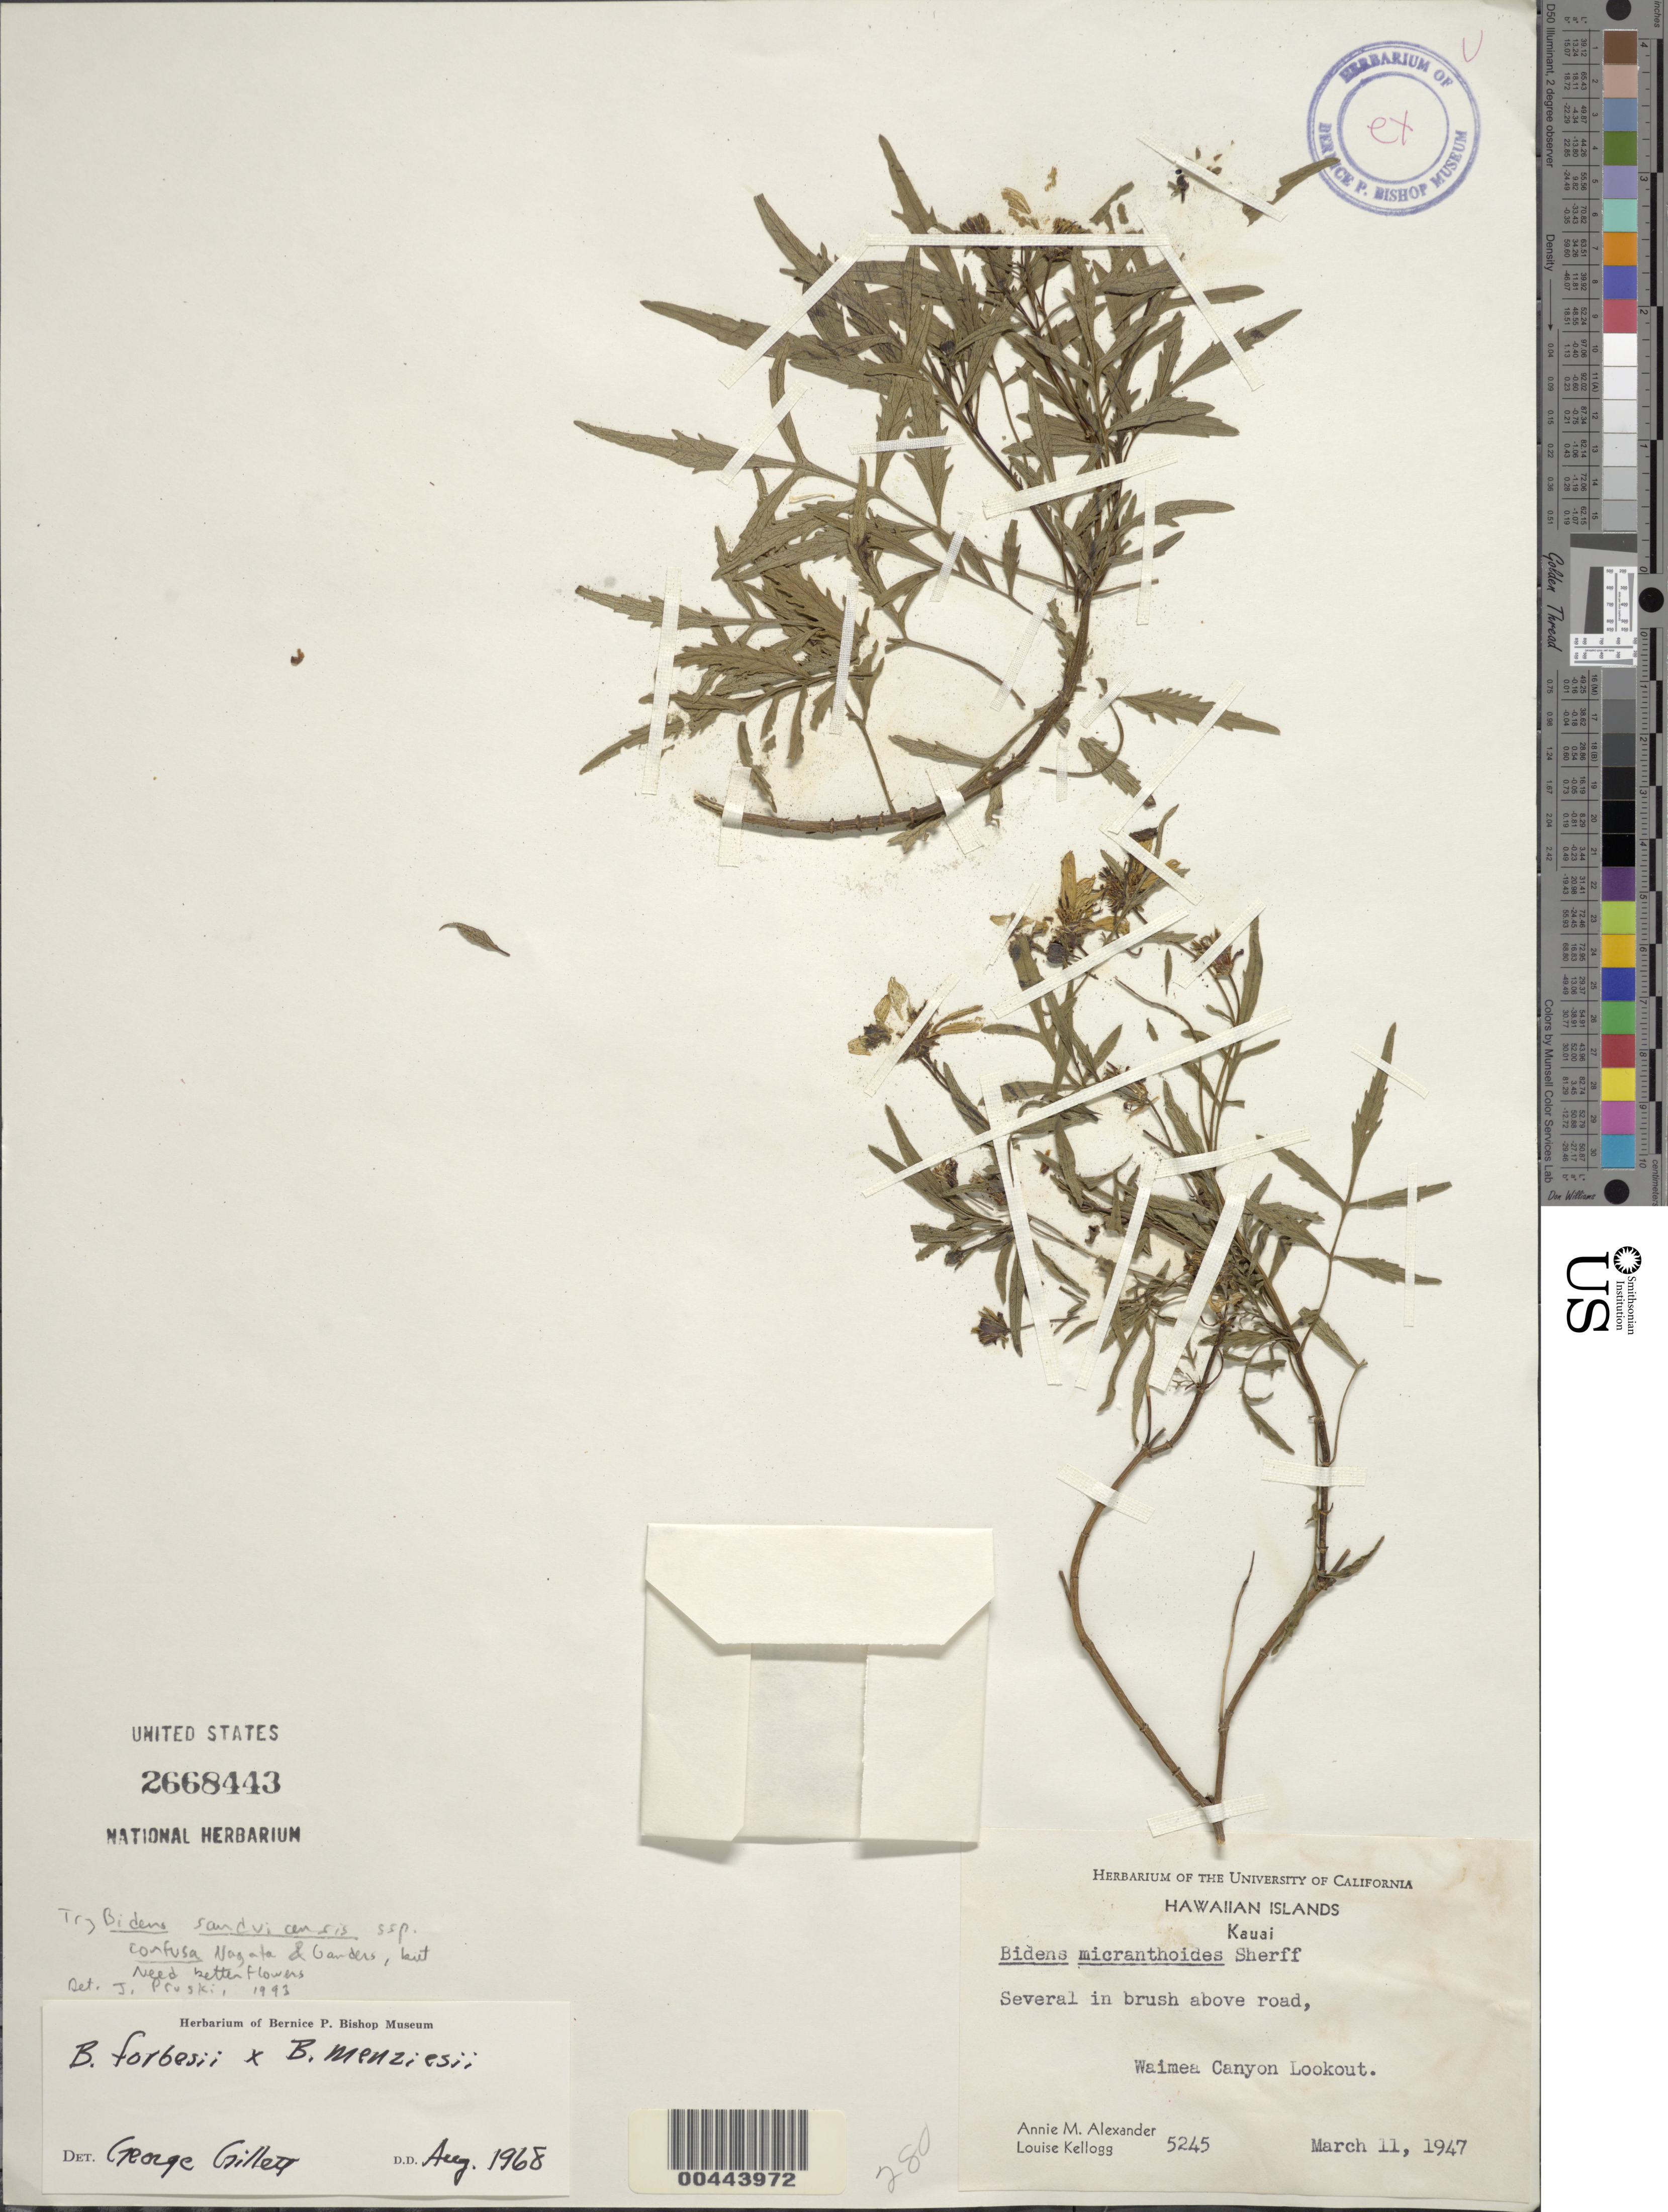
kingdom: Plantae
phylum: Tracheophyta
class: Magnoliopsida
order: Asterales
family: Asteraceae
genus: Bidens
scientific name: Bidens sandvicensis subsp. confusa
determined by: Pruski, J. F.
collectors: A. M. Alexander & L. Kellogg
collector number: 5245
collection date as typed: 11 Mar 1947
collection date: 1947-03-11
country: United States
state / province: Hawaii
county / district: Kauai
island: Kaua'i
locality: Waimea Canyon Lookout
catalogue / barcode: US 2668443